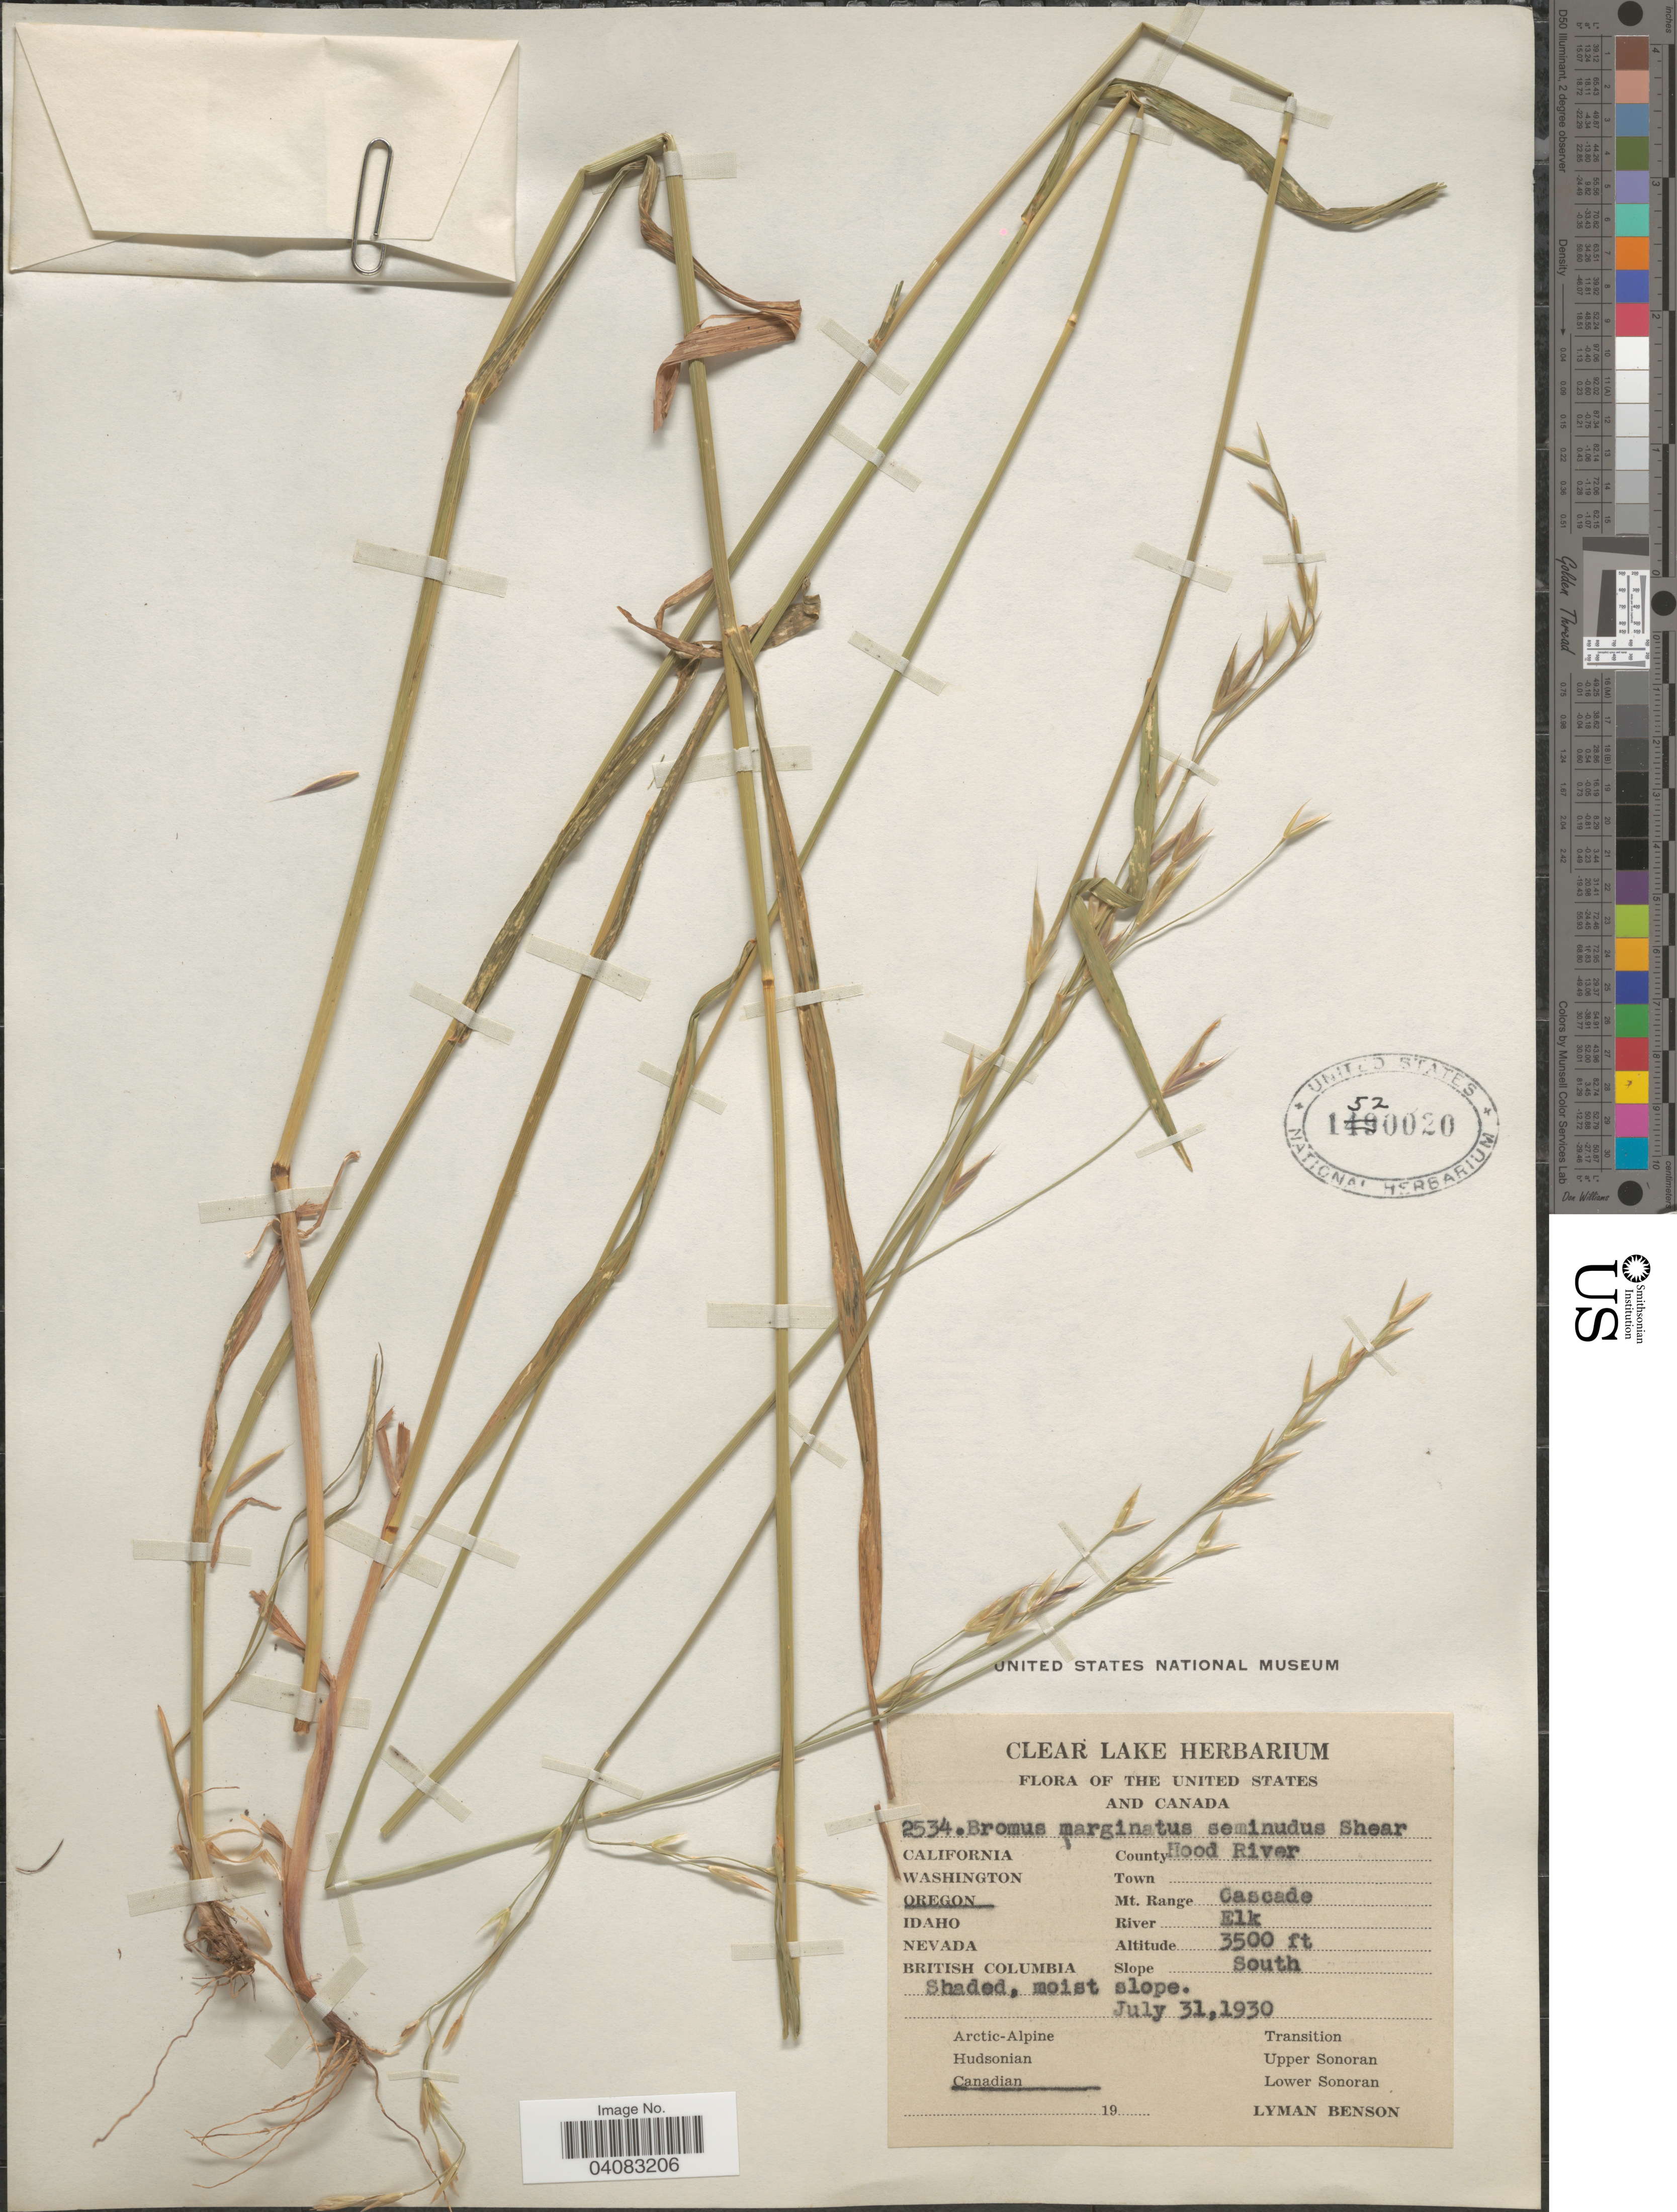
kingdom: Plantae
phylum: Tracheophyta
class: Liliopsida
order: Poales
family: Poaceae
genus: Bromus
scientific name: Bromus marginatus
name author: Nees ex Steud.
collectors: L. D. Benson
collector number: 2534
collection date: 1930-07-31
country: United States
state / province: Oregon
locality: County Hood River. Mt. Range Cascade. River Elk. Slope south.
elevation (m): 1067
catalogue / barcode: US 1520020